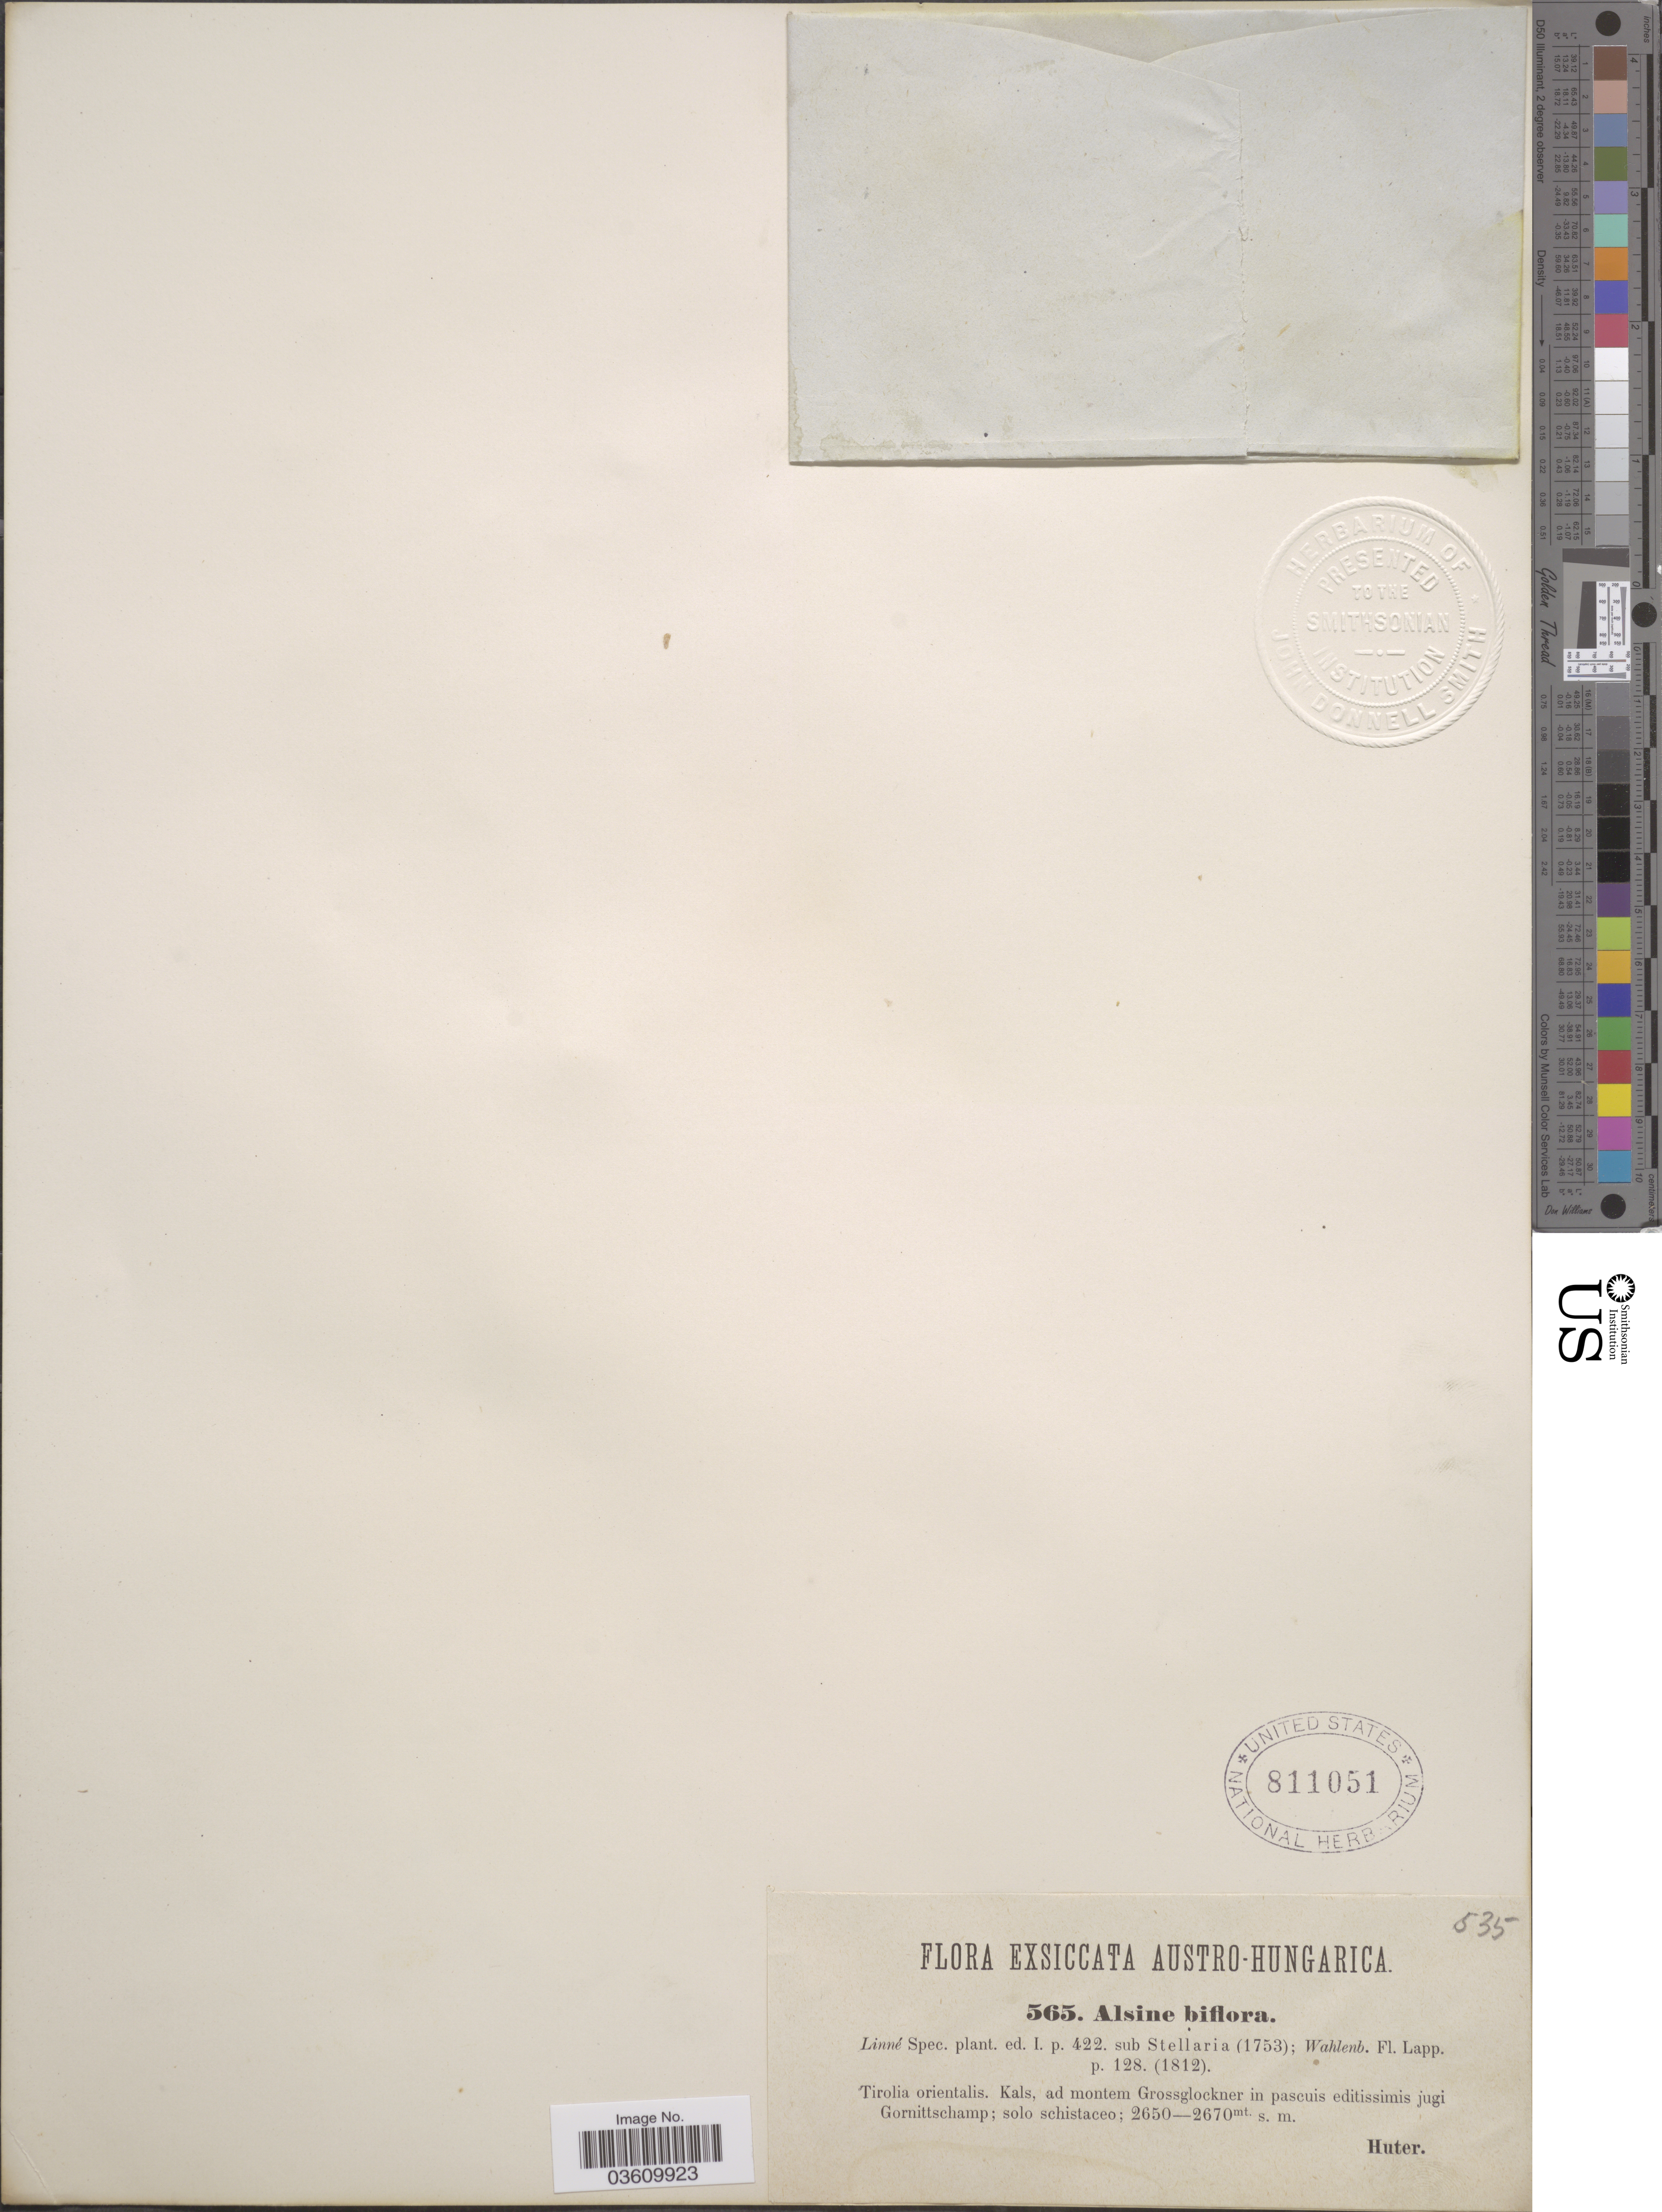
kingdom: Plantae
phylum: Tracheophyta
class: Magnoliopsida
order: Caryophyllales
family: Caryophyllaceae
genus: Cherleria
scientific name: Cherleria biflora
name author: (L.) A.J. Moore & Dillenb.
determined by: Strong, M. T., (US), Smithsonian Institution - National Museum of Natural History (UNITED STATES)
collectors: -. Huter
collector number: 565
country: Austria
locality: Austro-Hungarica. Tirolia orientalis. Kals, ad montem Grossglockner in pascuis editissimis jugi Gornittschamp.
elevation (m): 2650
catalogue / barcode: US 811051